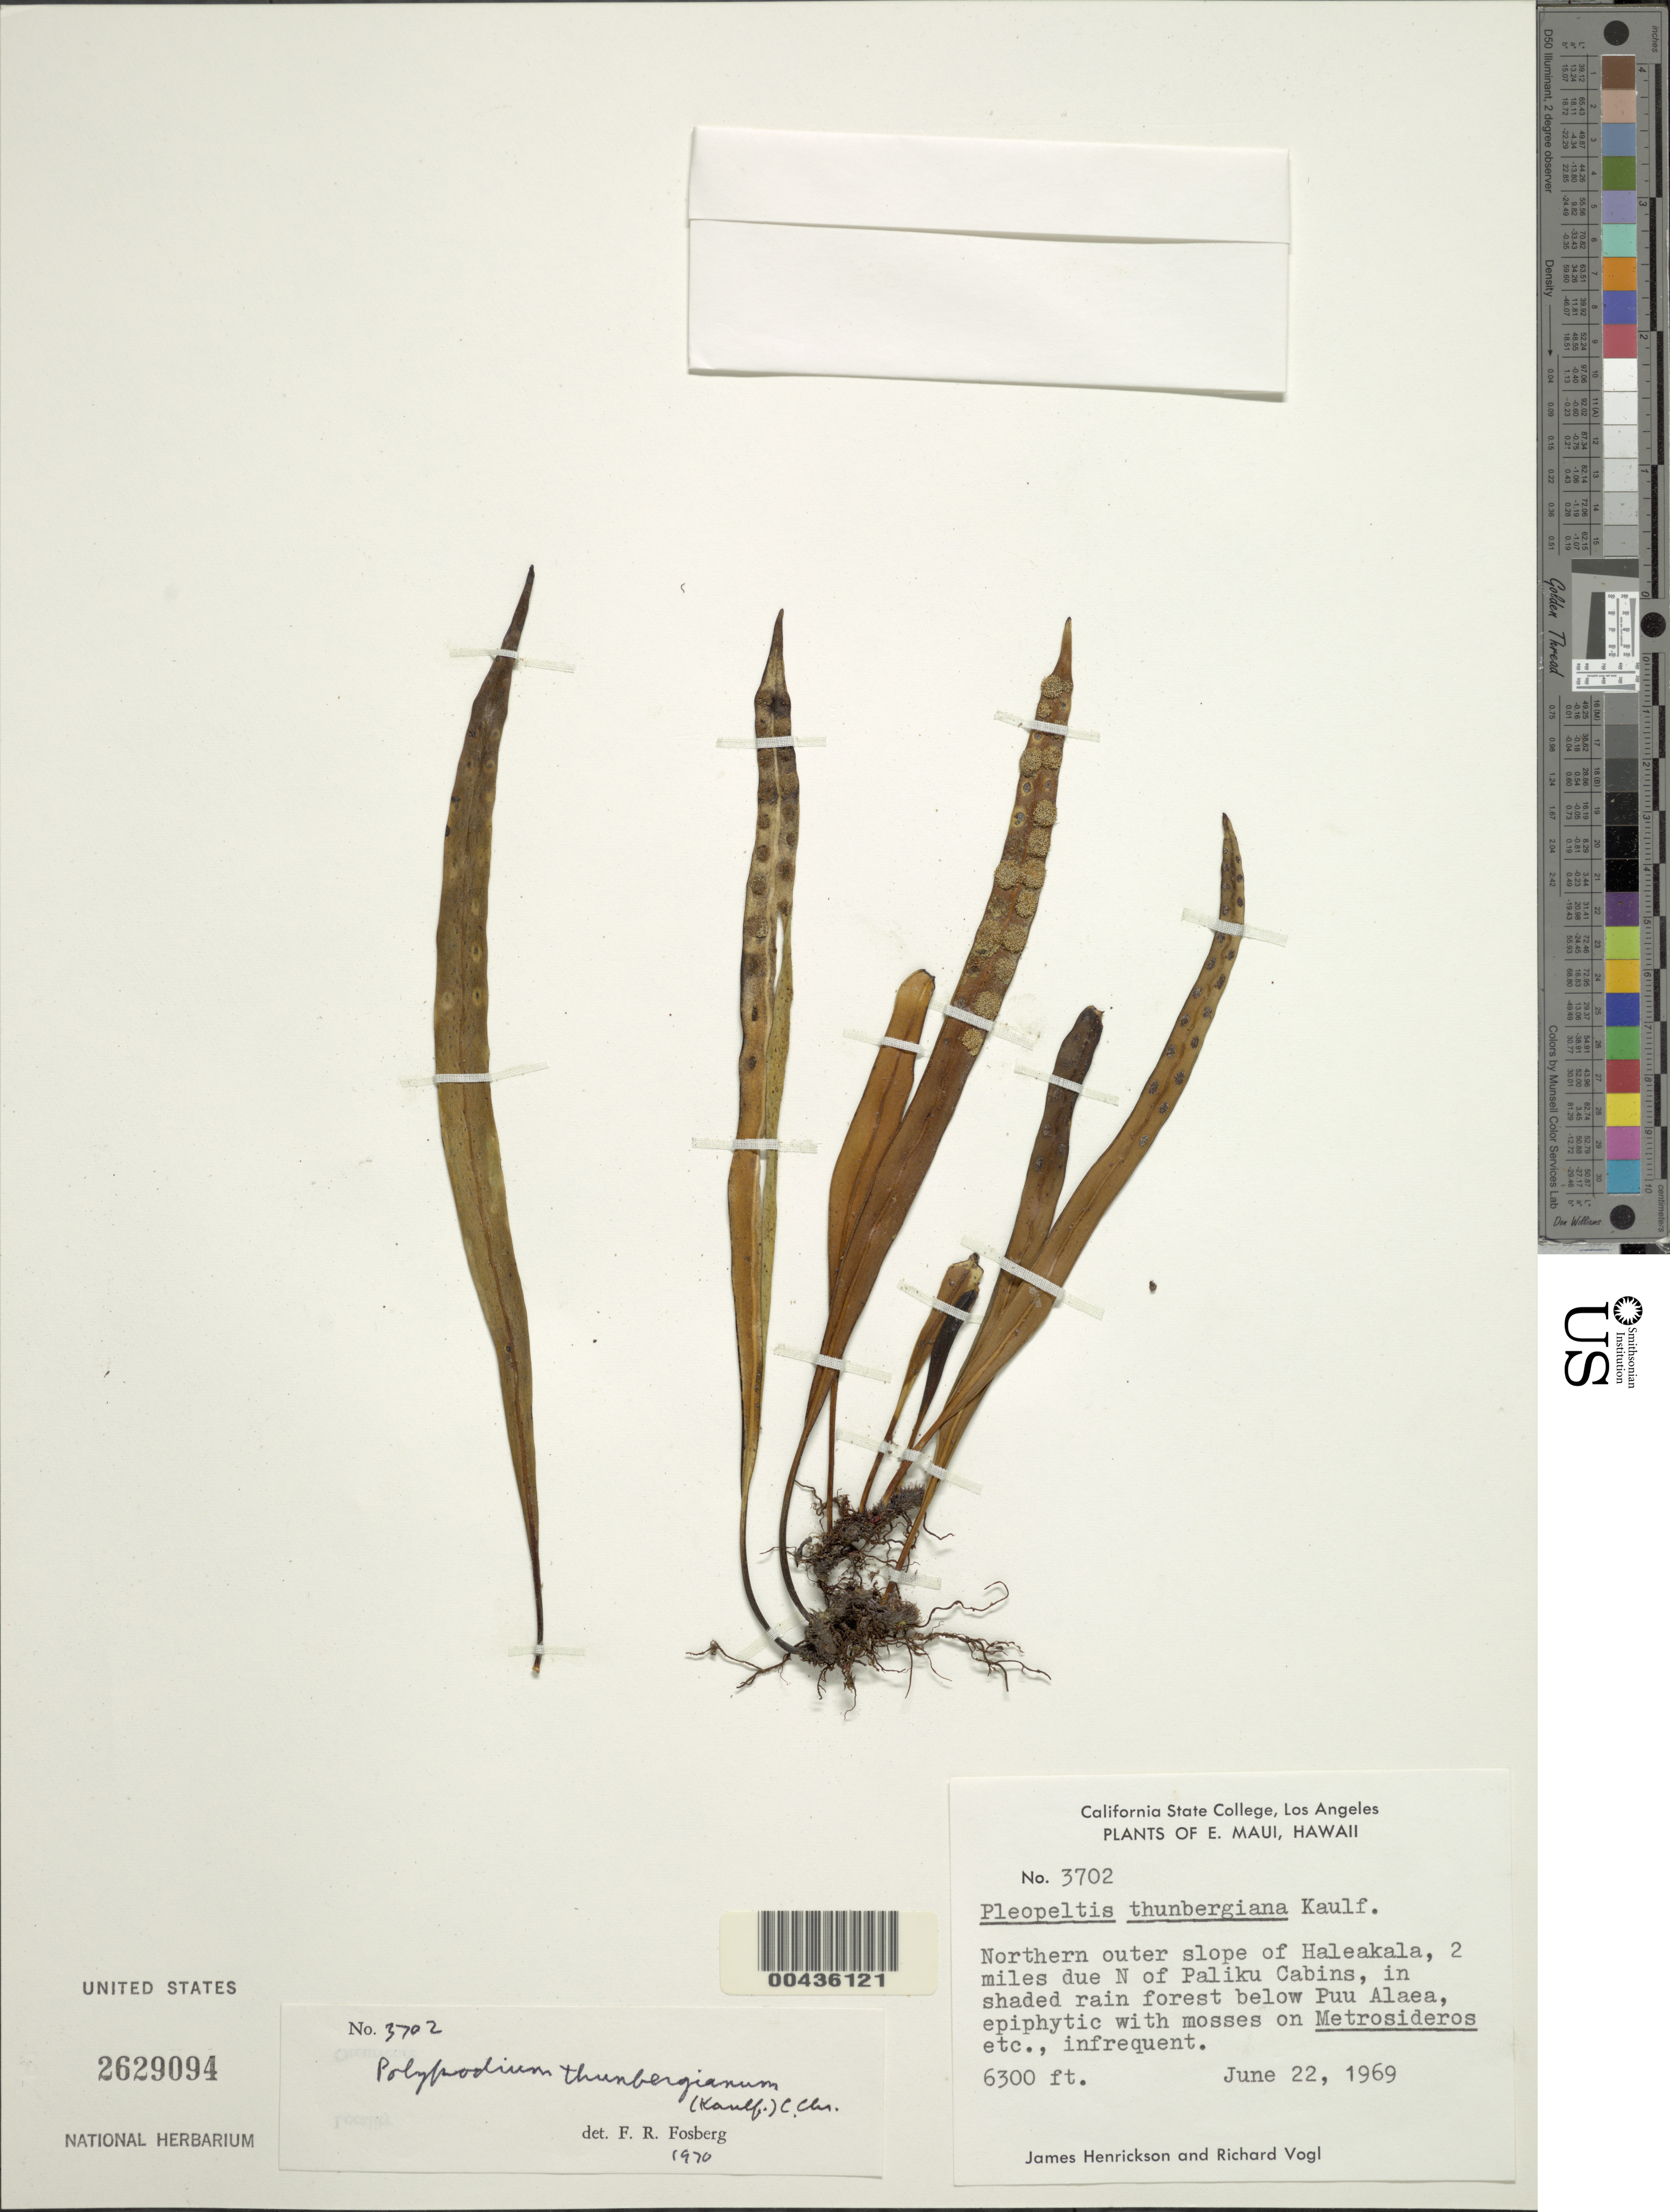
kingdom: Plantae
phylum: Tracheophyta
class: Polypodiopsida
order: Polypodiales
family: Polypodiaceae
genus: Lepisorus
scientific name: Lepisorus thunbergianus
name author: (Kaulf.) Ching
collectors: J. S. Henrickson & R. Vogl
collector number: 3702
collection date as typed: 22 Jun 1969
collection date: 1969-06-22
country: United States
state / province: Hawaii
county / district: Maui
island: Maui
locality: Northern outer slope of Haleakala, 2 mi due N of Paliku Cabins; below Puu Alaea, E Maui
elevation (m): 1920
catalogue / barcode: US 2629094